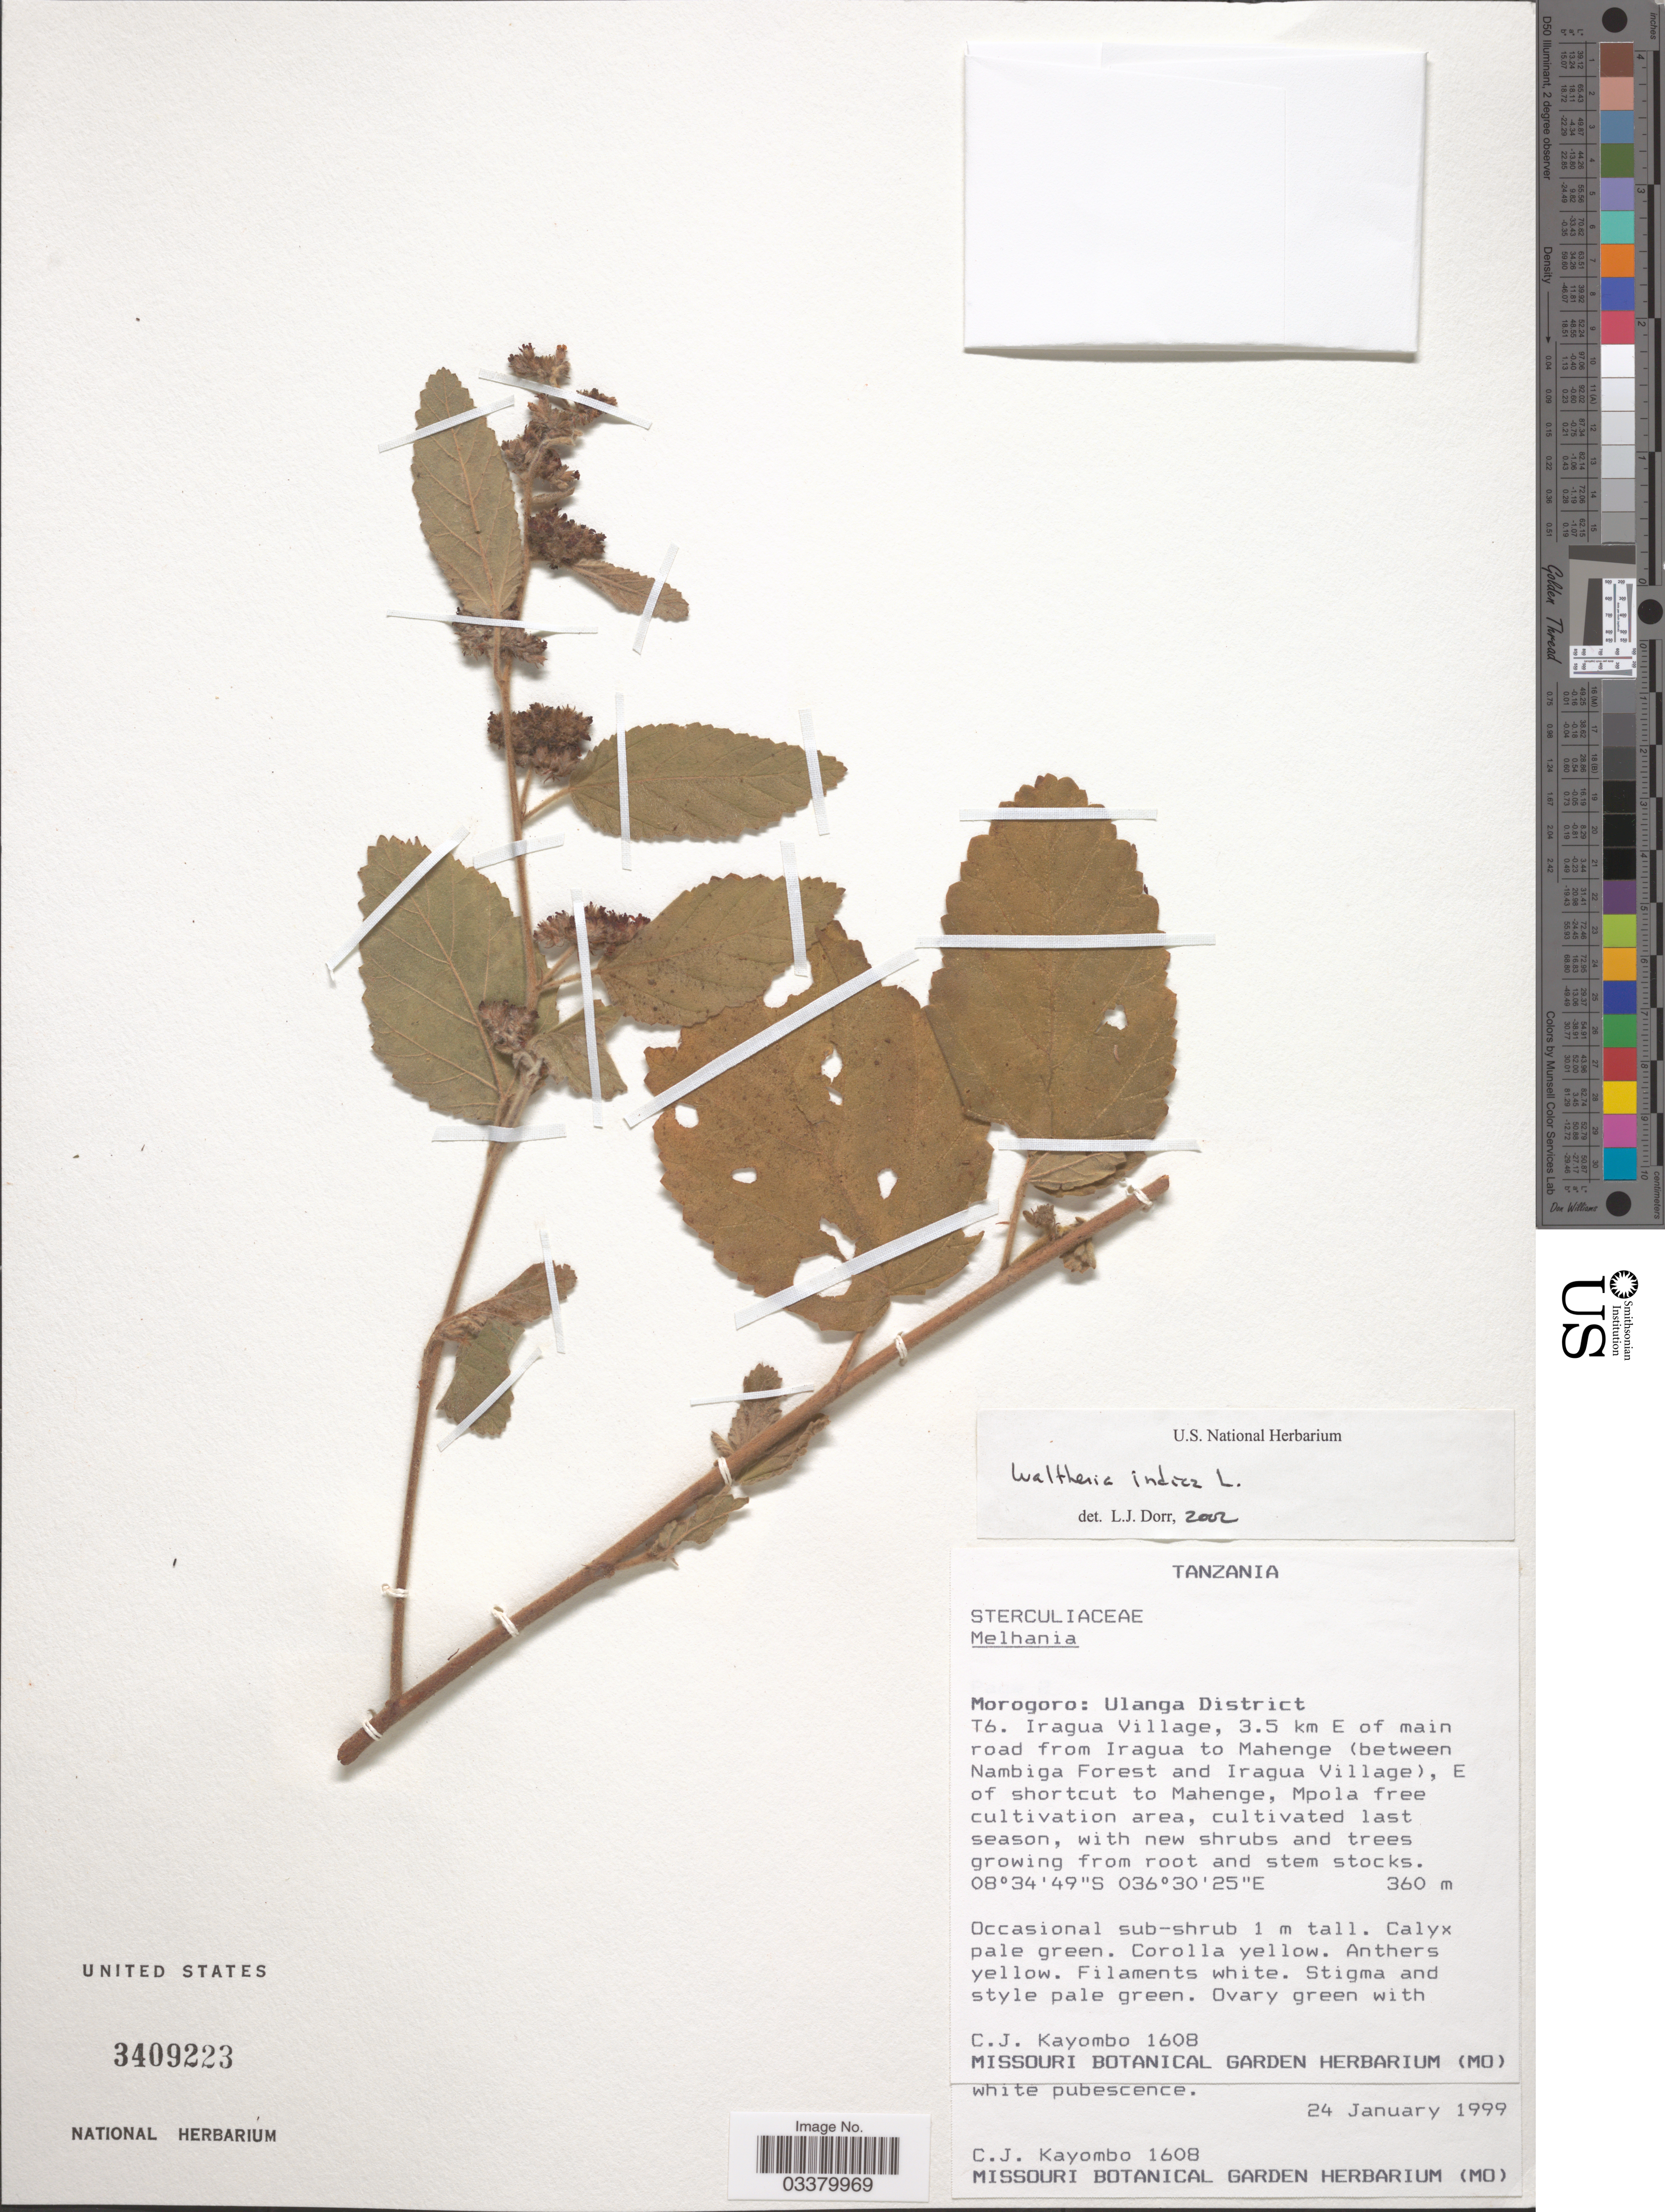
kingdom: Plantae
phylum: Tracheophyta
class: Magnoliopsida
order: Malvales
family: Malvaceae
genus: Waltheria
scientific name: Waltheria indica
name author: L.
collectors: C. Kayombo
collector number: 1608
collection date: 1999-01-24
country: Tanzania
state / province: Morogoro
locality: Ulanga District, T6. Iragua Village, 3.5 km E of main road from Iragua to Mahenge (between Nambiga Forest and Iragua Village), E of shortcut to Mahenge, Mpola free cultivation area.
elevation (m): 360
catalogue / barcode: US 3409223